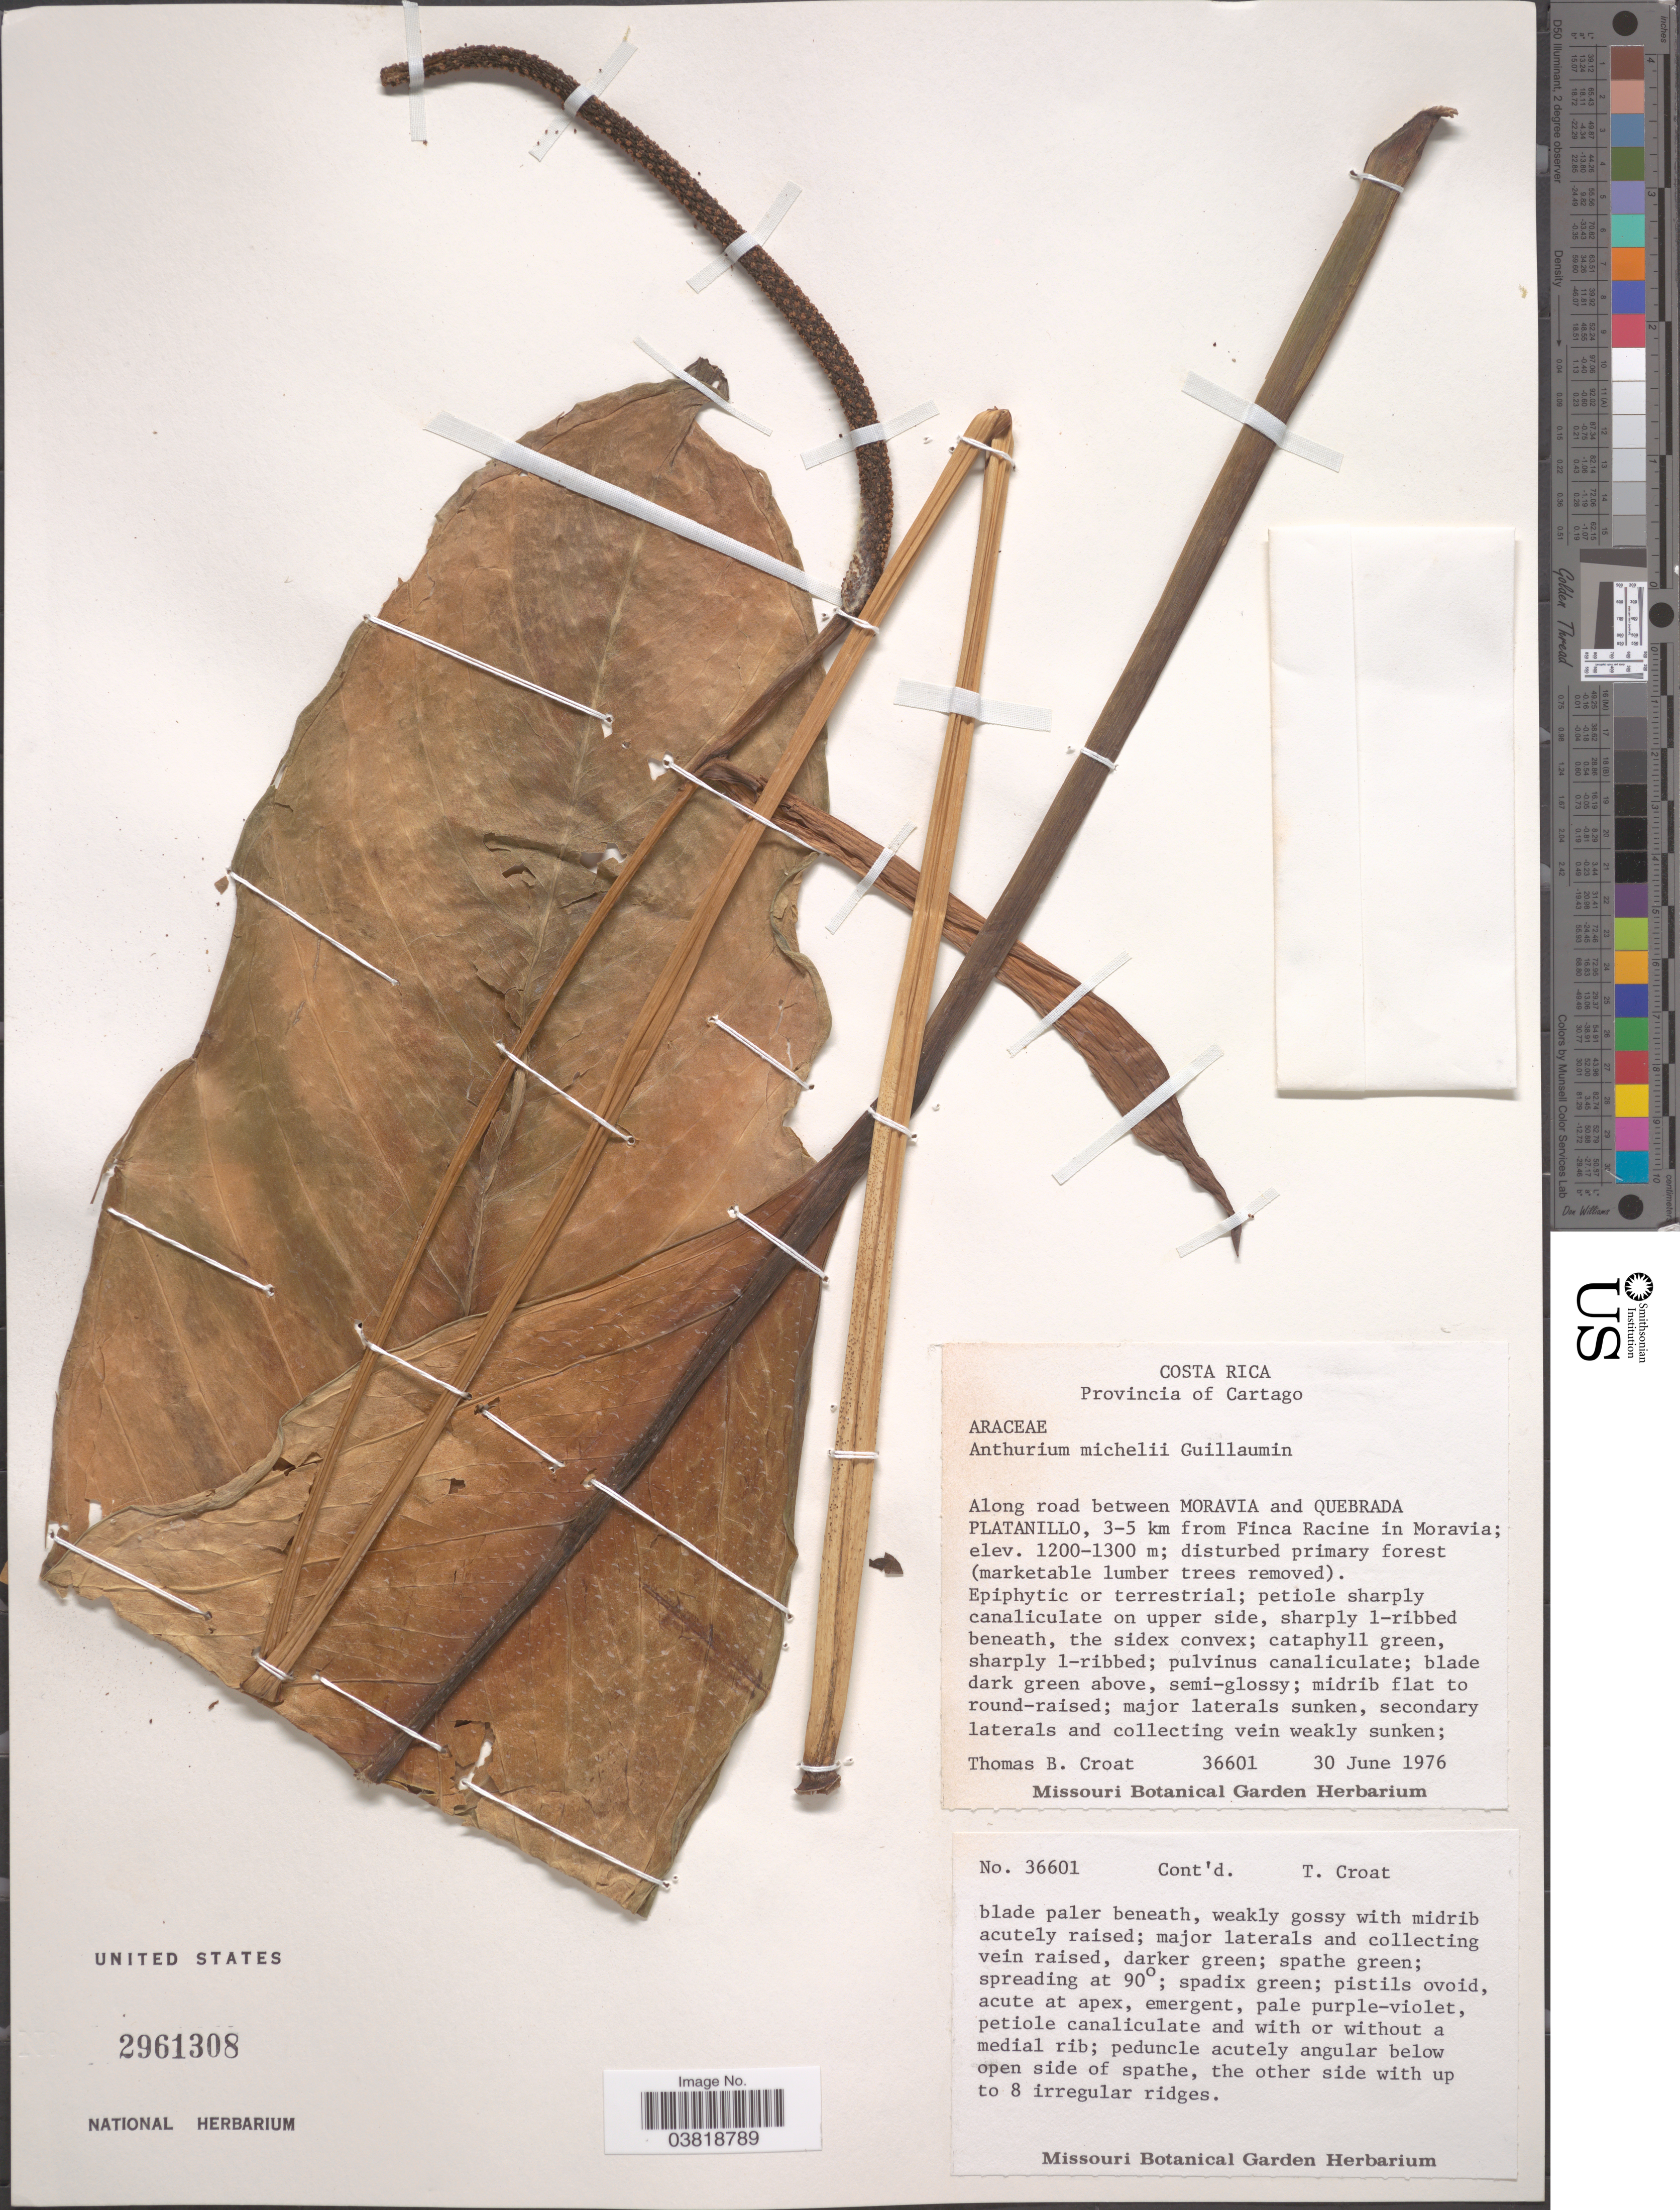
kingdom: Plantae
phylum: Tracheophyta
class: Liliopsida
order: Alismatales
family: Araceae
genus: Anthurium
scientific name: Anthurium michelii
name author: Guillaumin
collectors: T. B. Croat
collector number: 36601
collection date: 1976-06-30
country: Costa Rica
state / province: Cartago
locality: Along road between Moravia and Quebrada Platanillo, 3-5 km from Finca Racine in Moravia.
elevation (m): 1200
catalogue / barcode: US 2961308